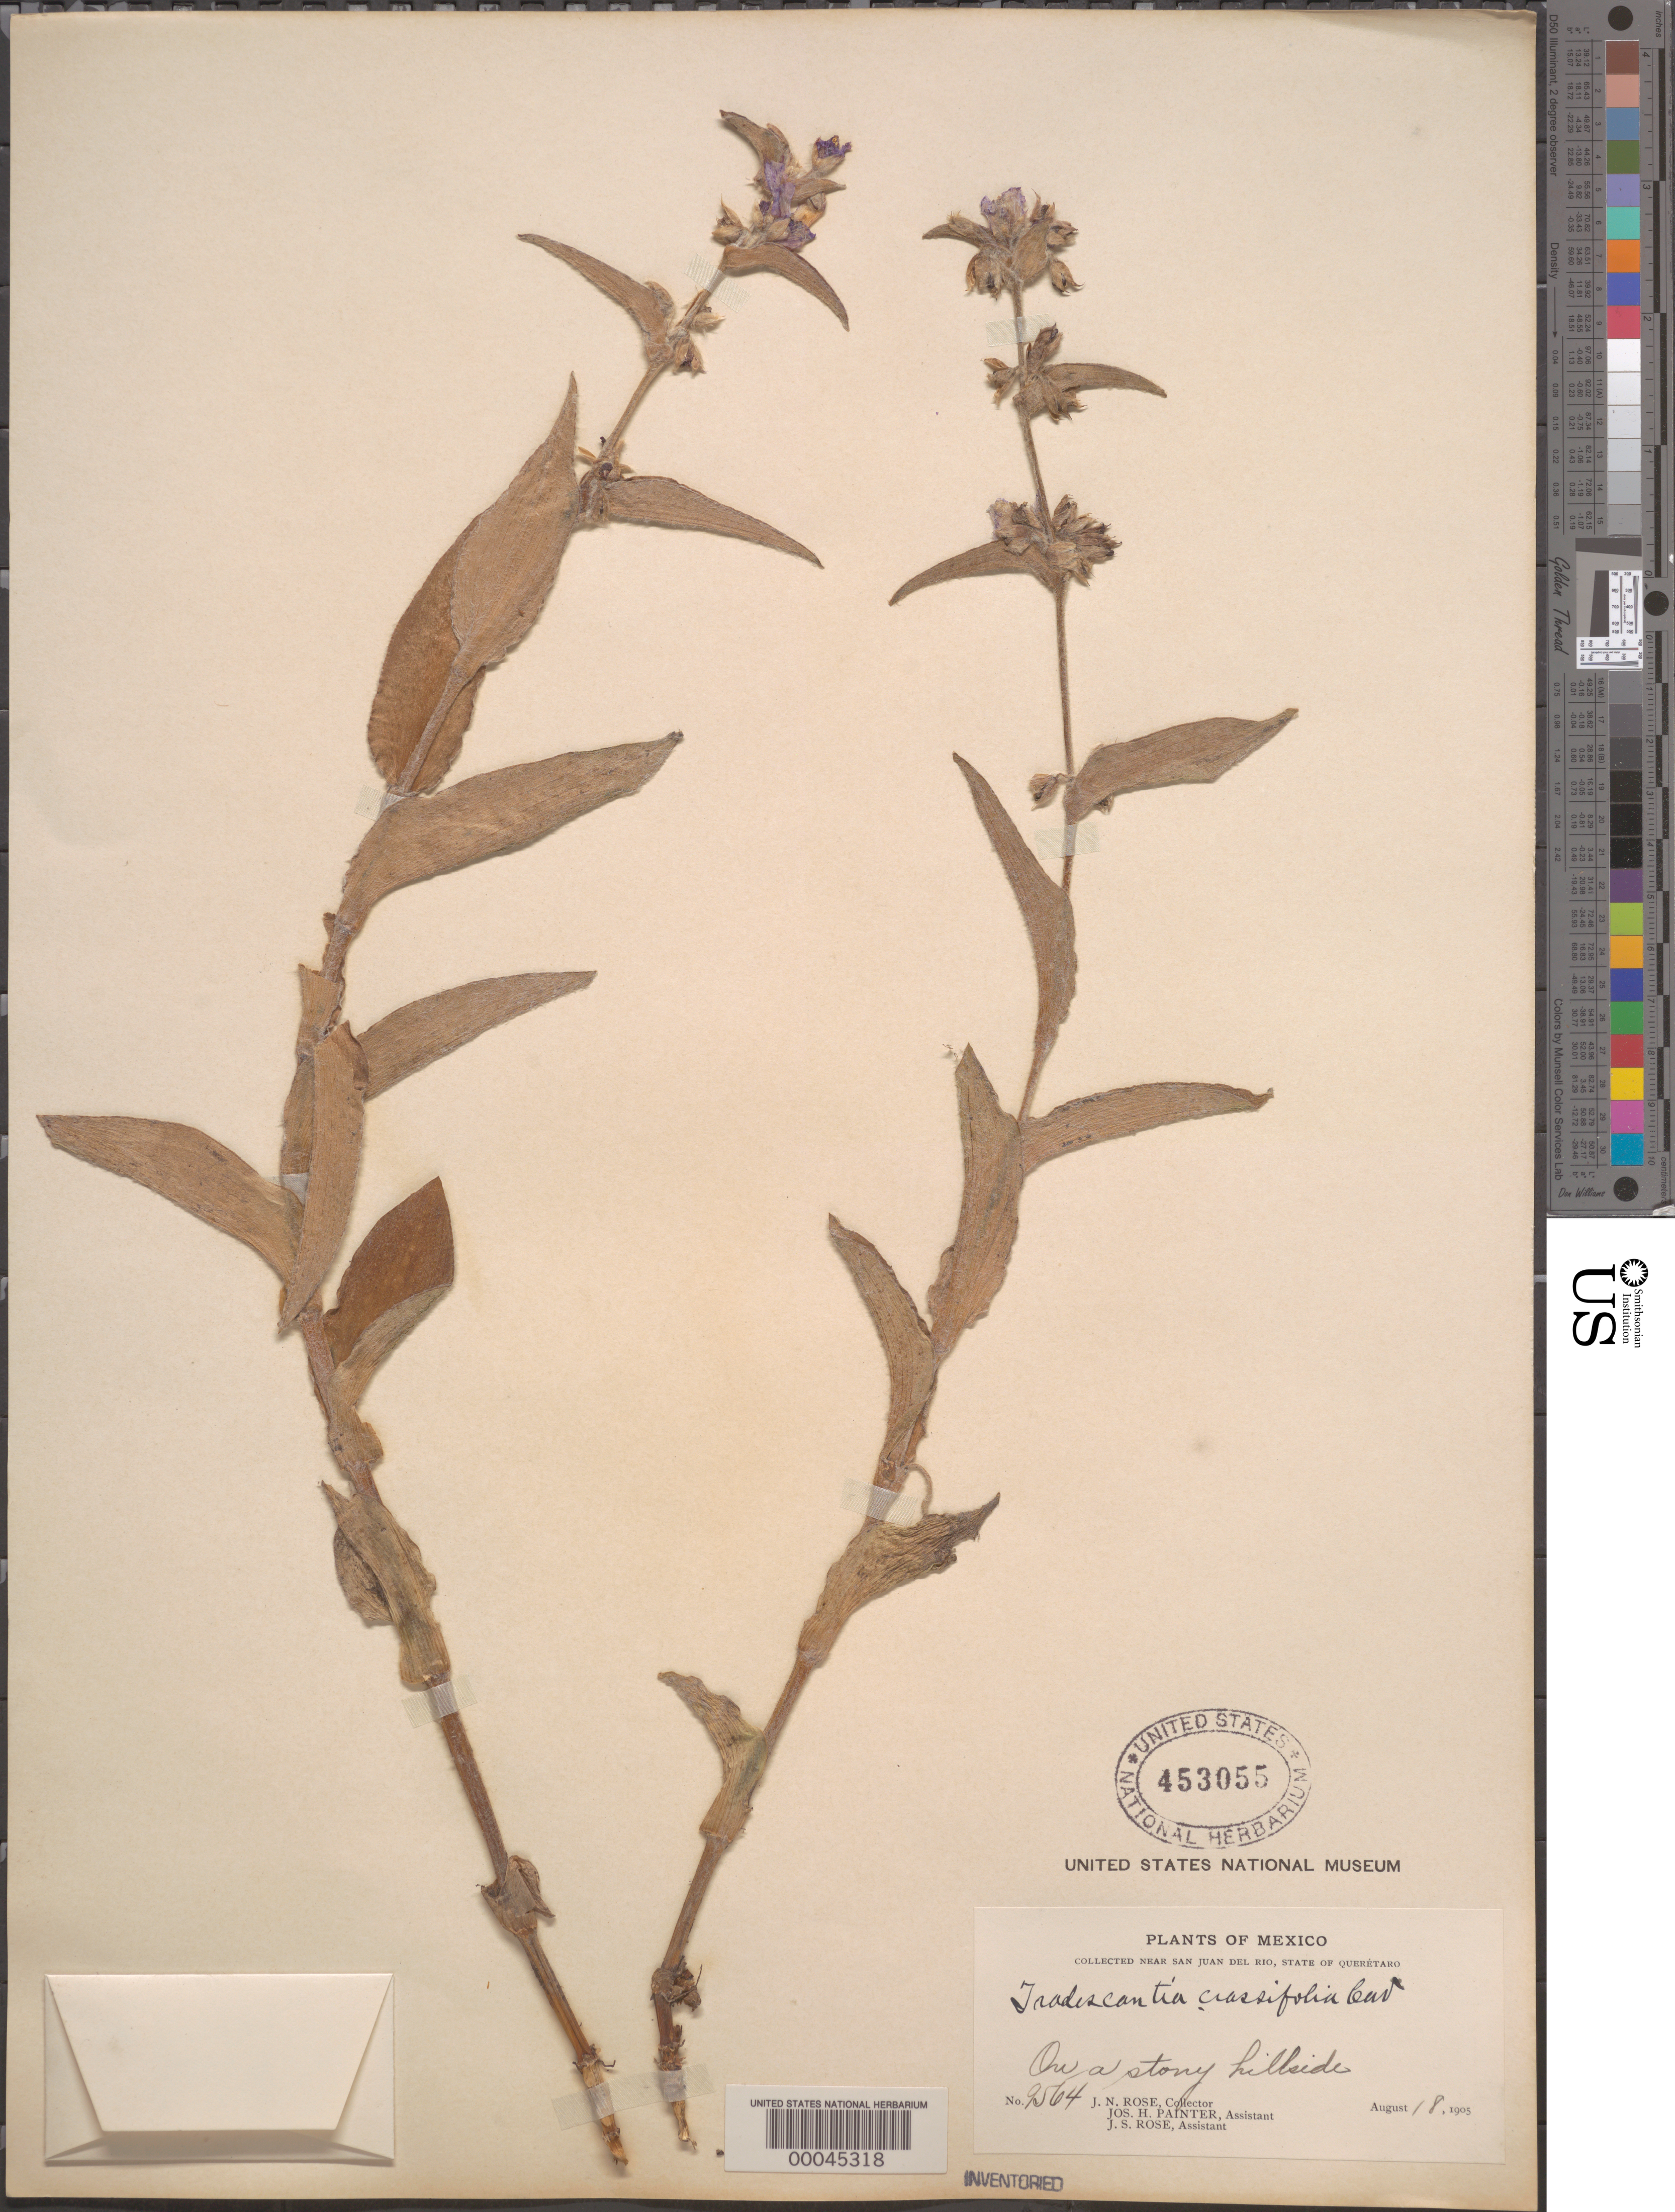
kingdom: Plantae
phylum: Tracheophyta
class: Liliopsida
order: Commelinales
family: Commelinaceae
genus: Tradescantia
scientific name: Tradescantia crassifolia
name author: Cav.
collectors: J. N. Rose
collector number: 9564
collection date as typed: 18 Aug 1905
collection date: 1905-08-18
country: Mexico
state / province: Querétaro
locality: Near San Juan del Rio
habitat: Stony hillside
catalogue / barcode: US 453055